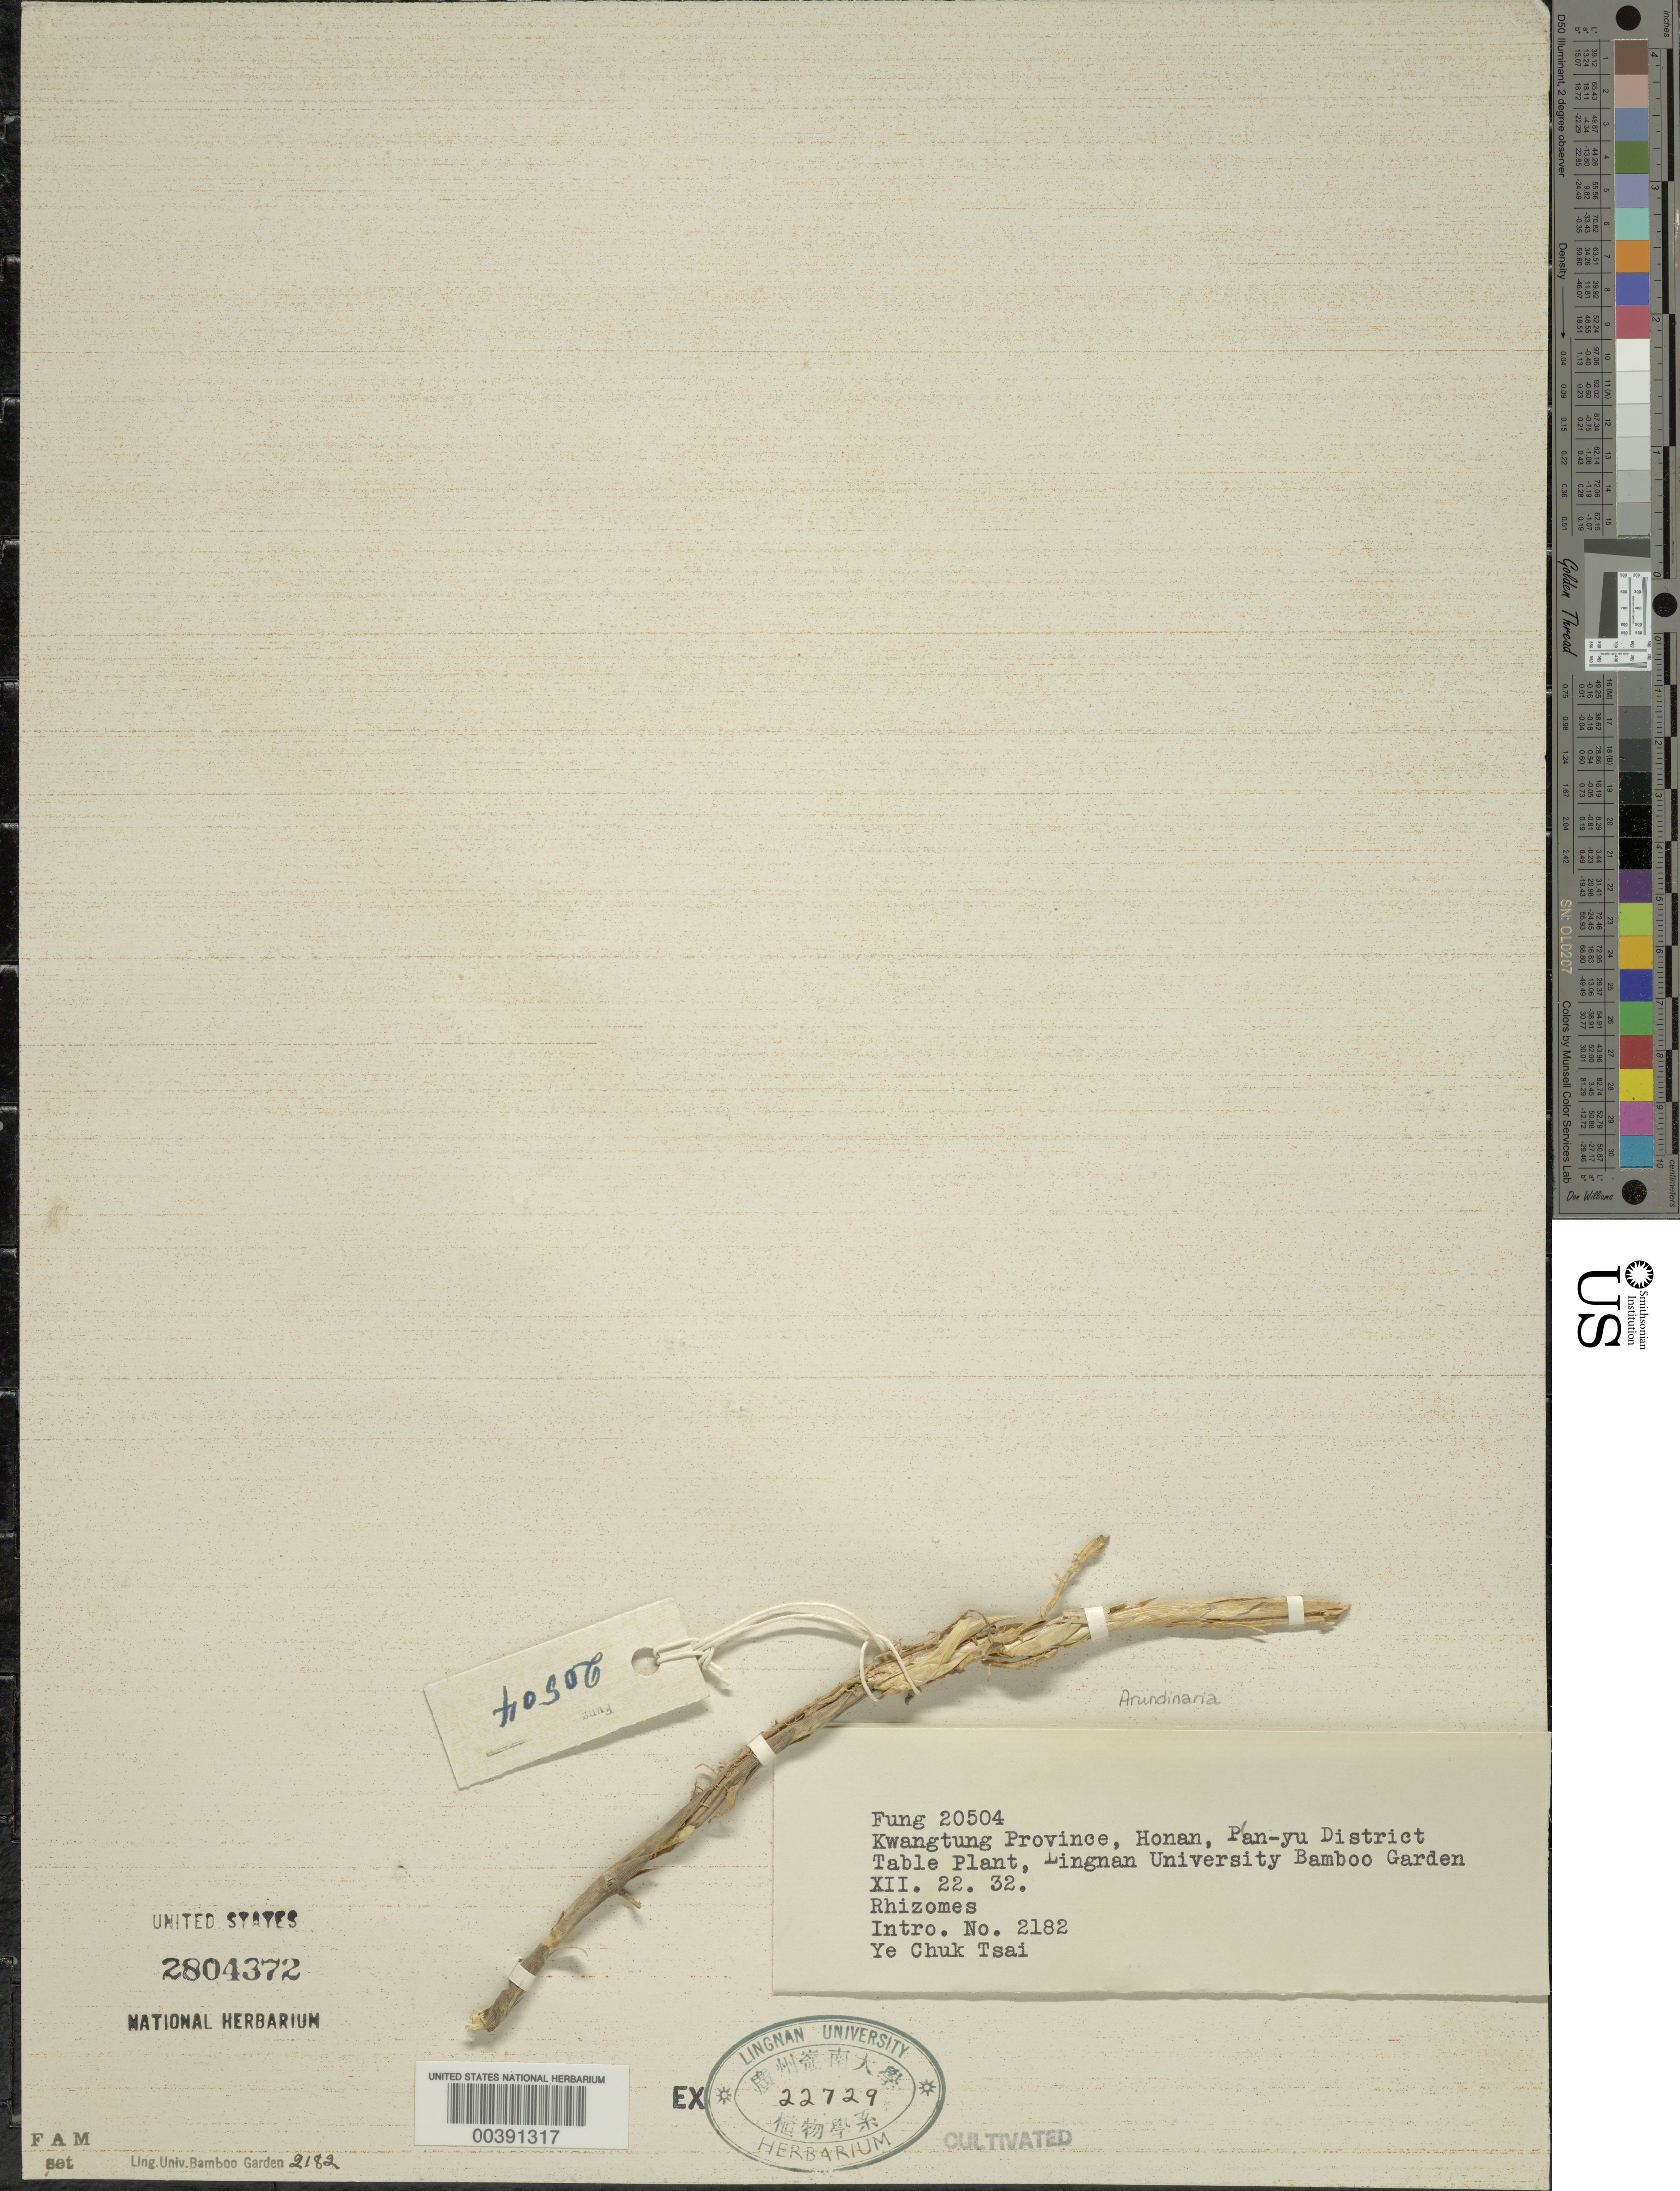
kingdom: Plantae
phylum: Tracheophyta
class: Liliopsida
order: Poales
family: Poaceae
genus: Arundinaria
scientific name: Arundinaria sp.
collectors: H. L. Fung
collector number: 20504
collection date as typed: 22 Dec 1932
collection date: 1932-12-22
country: China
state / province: Guangdong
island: Honam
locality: Lingnan univ. bg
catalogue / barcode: US 2804372